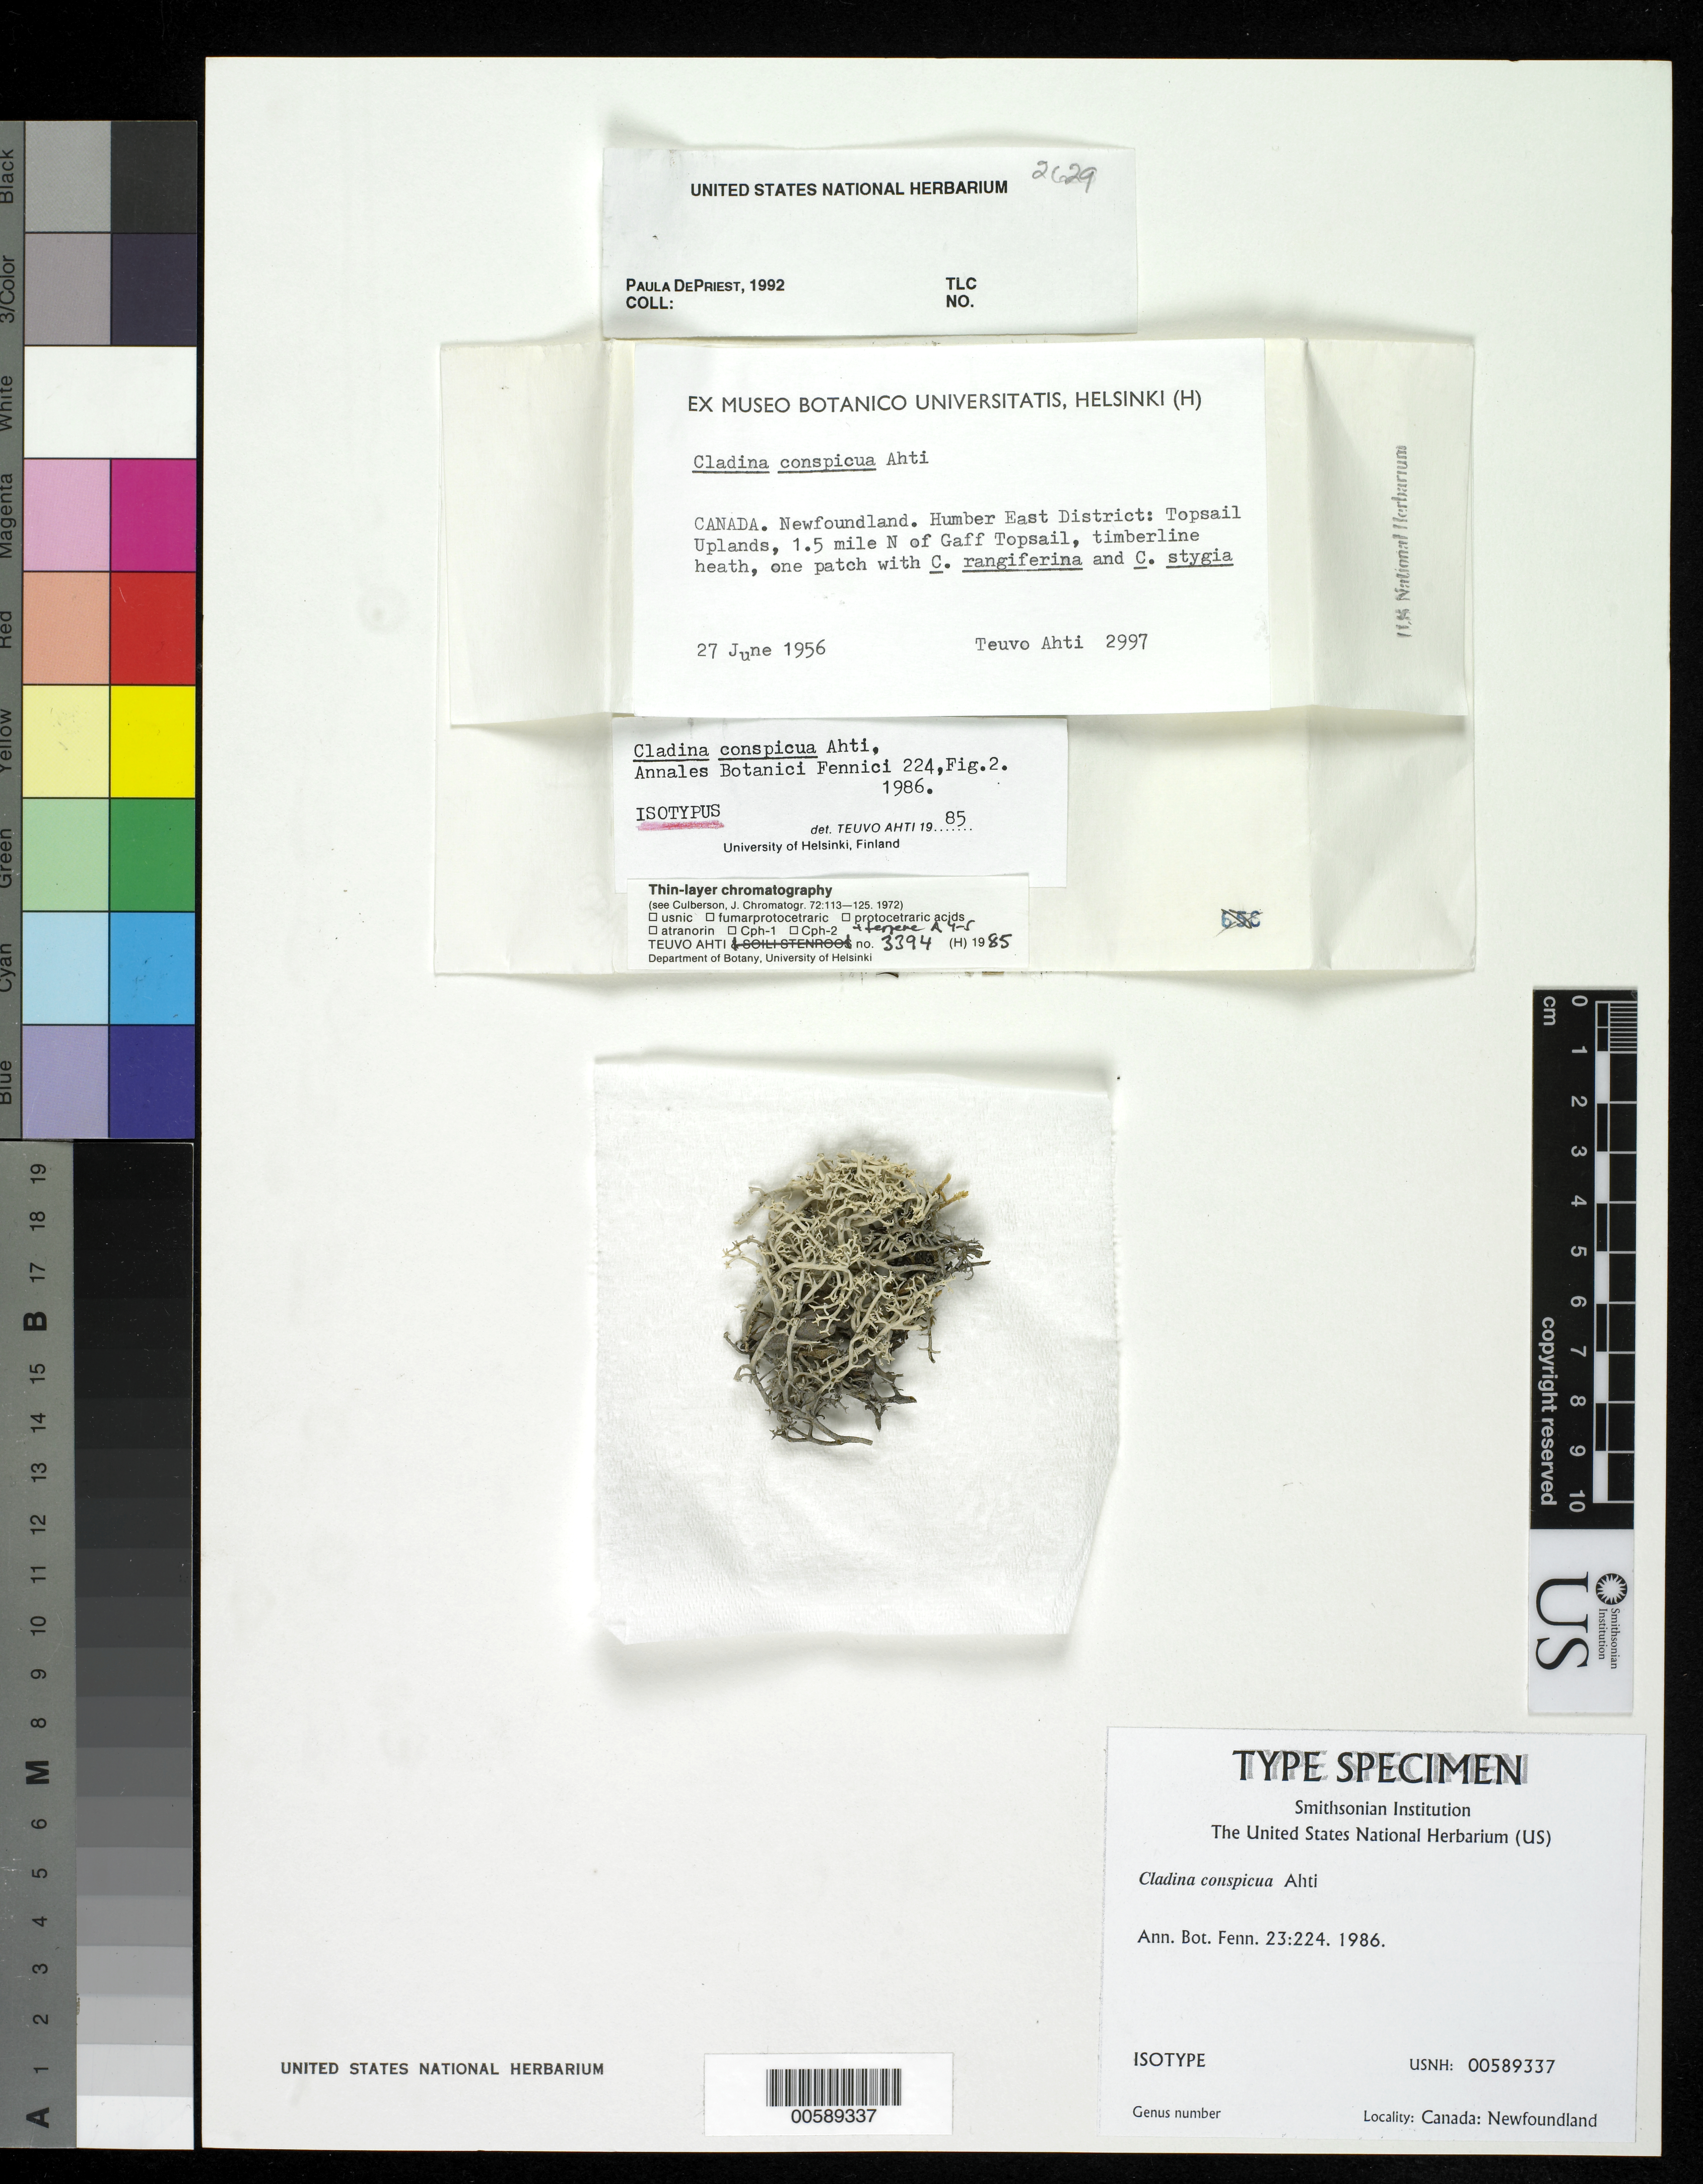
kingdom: Fungi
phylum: Ascomycota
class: Lecanoromycetes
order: Lecanorales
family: Cladoniaceae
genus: Cladina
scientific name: Cladina conspicua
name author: Ahti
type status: Isotype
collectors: T. T. Ahti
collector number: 2997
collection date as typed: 27 Jun 1956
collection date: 1956-06-27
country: Canada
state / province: Newfoundland and Labrador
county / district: Humber East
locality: Topsail Uplands, 1.5 mi N of Gaff Topsail.